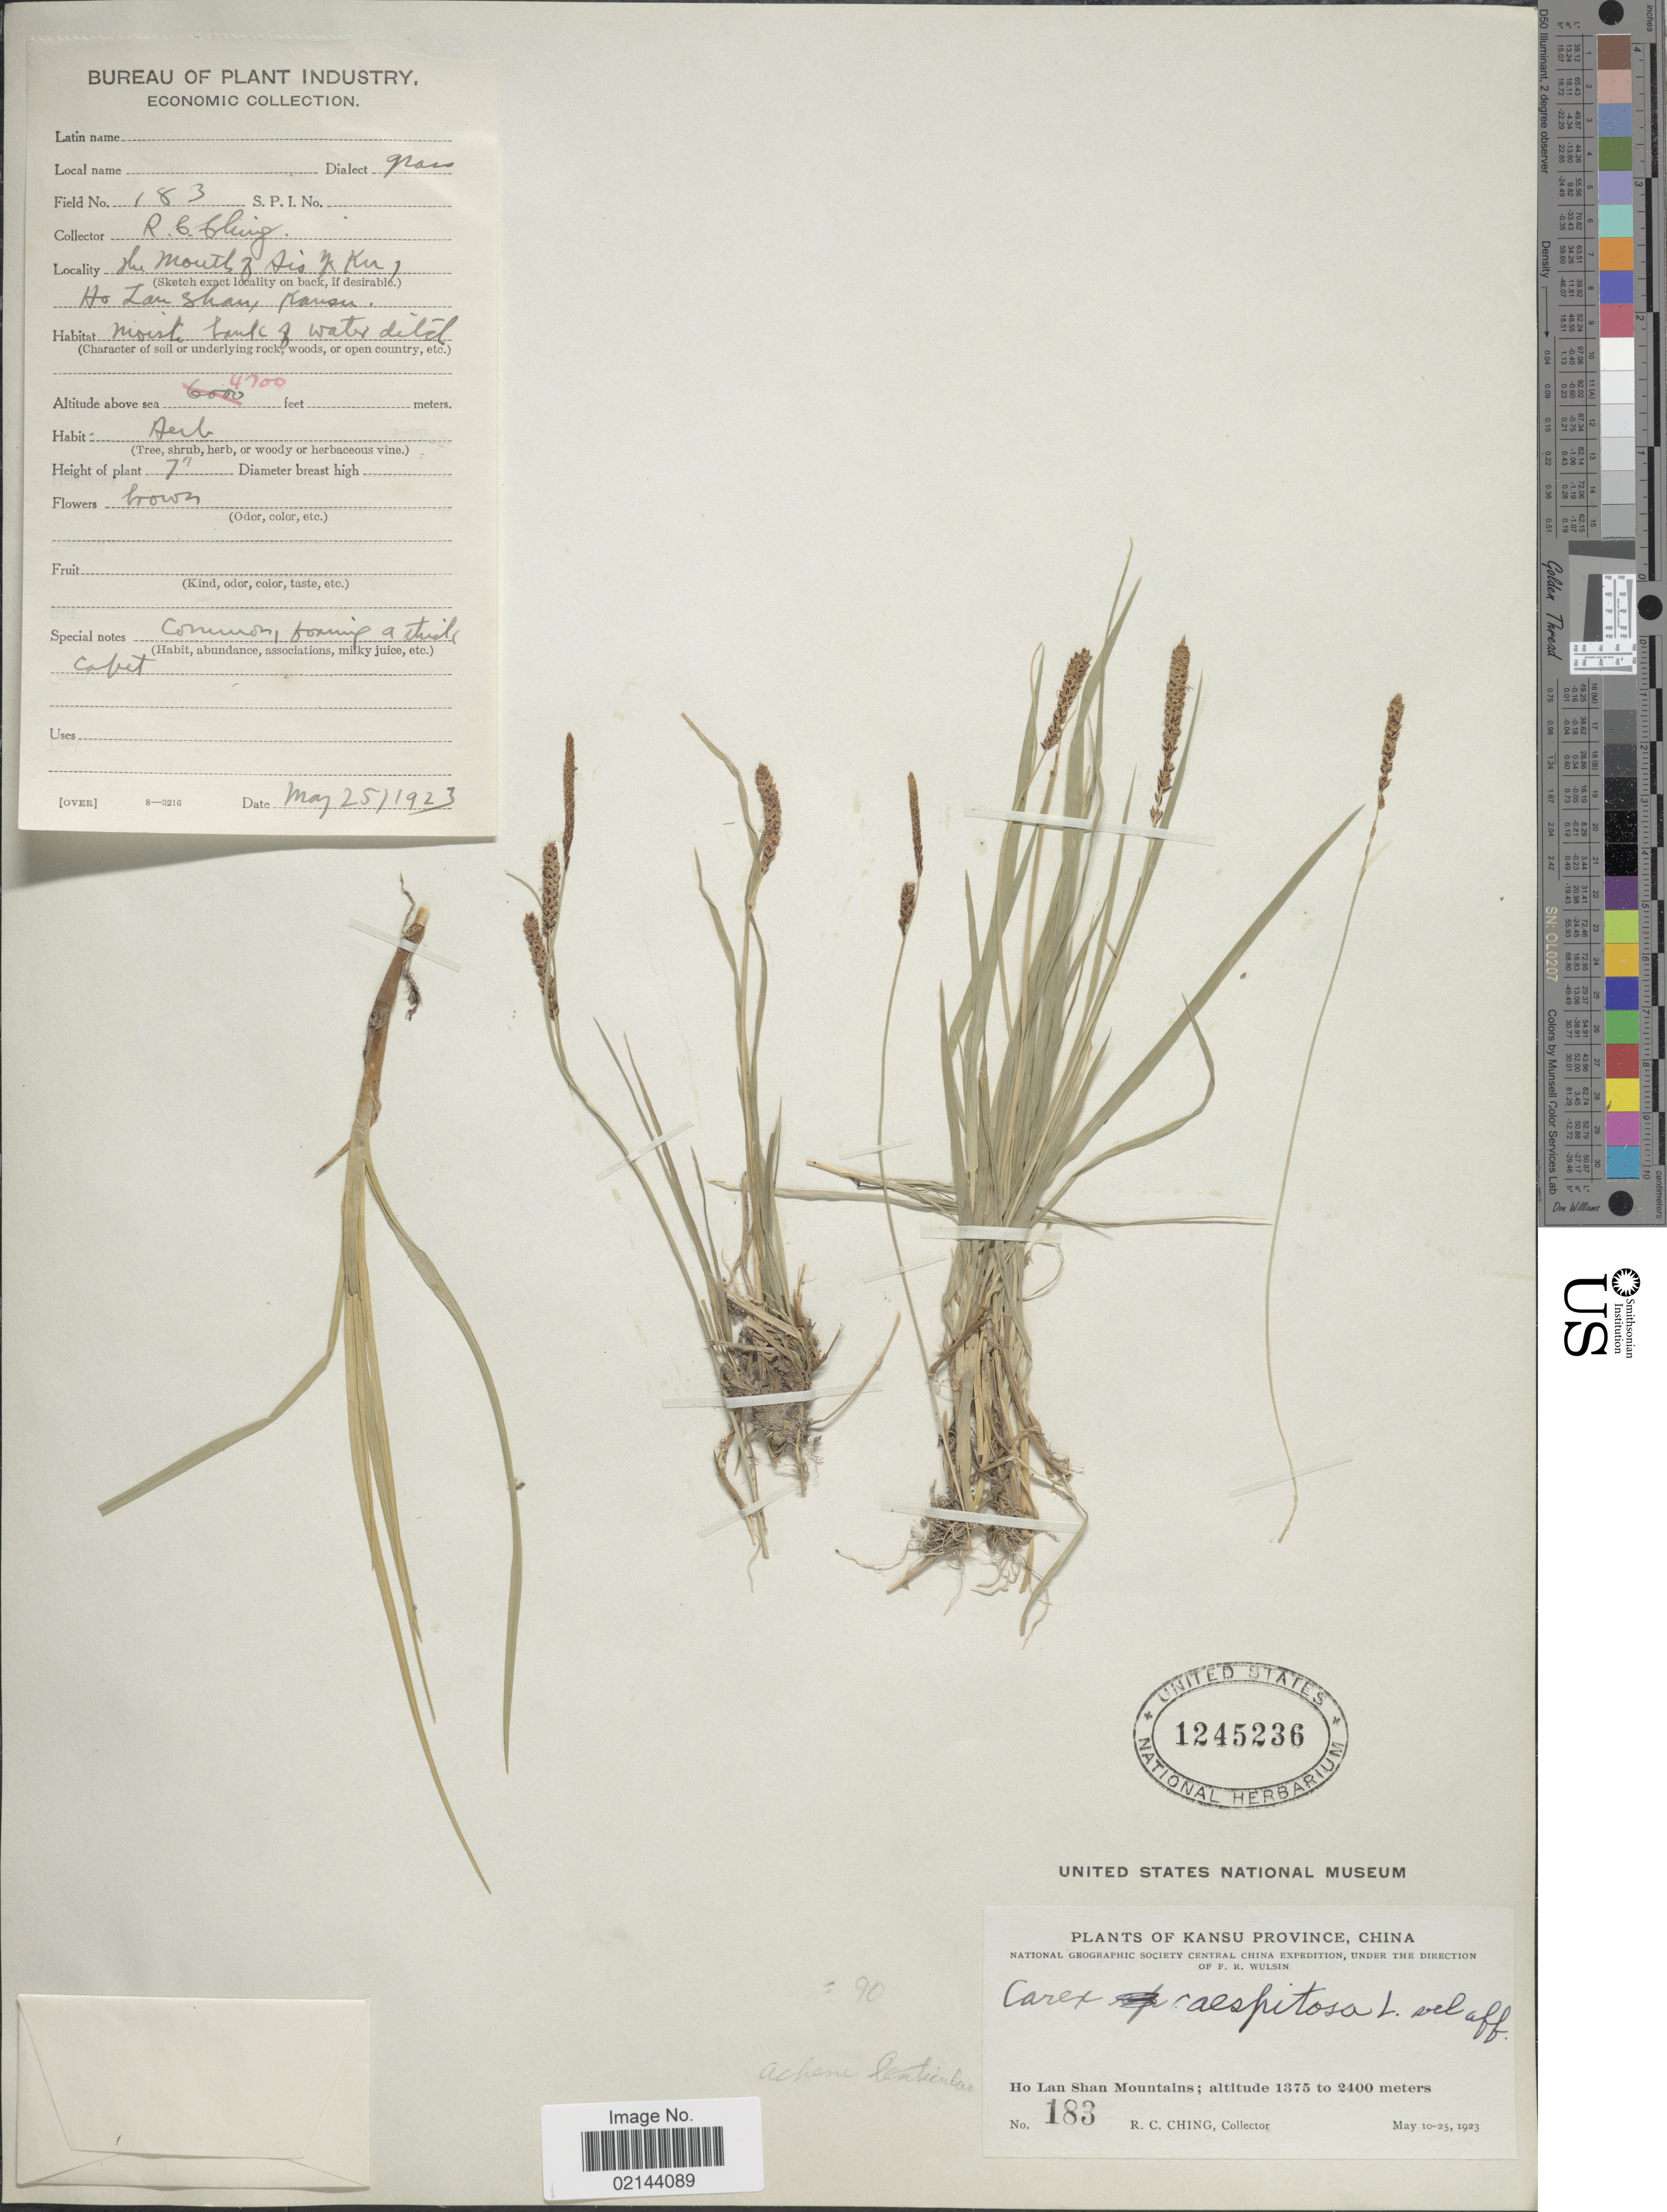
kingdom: Plantae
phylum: Tracheophyta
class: Liliopsida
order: Poales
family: Cyperaceae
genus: Carex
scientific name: Carex cespitosa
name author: L.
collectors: R. C. Ching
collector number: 183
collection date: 1923-05-25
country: China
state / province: Gansu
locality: Kansu Province, Ho Lan Shan Mountains, Hu Mouth of Tis Ye Ku [interpreted]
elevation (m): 1433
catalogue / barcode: US 1245236